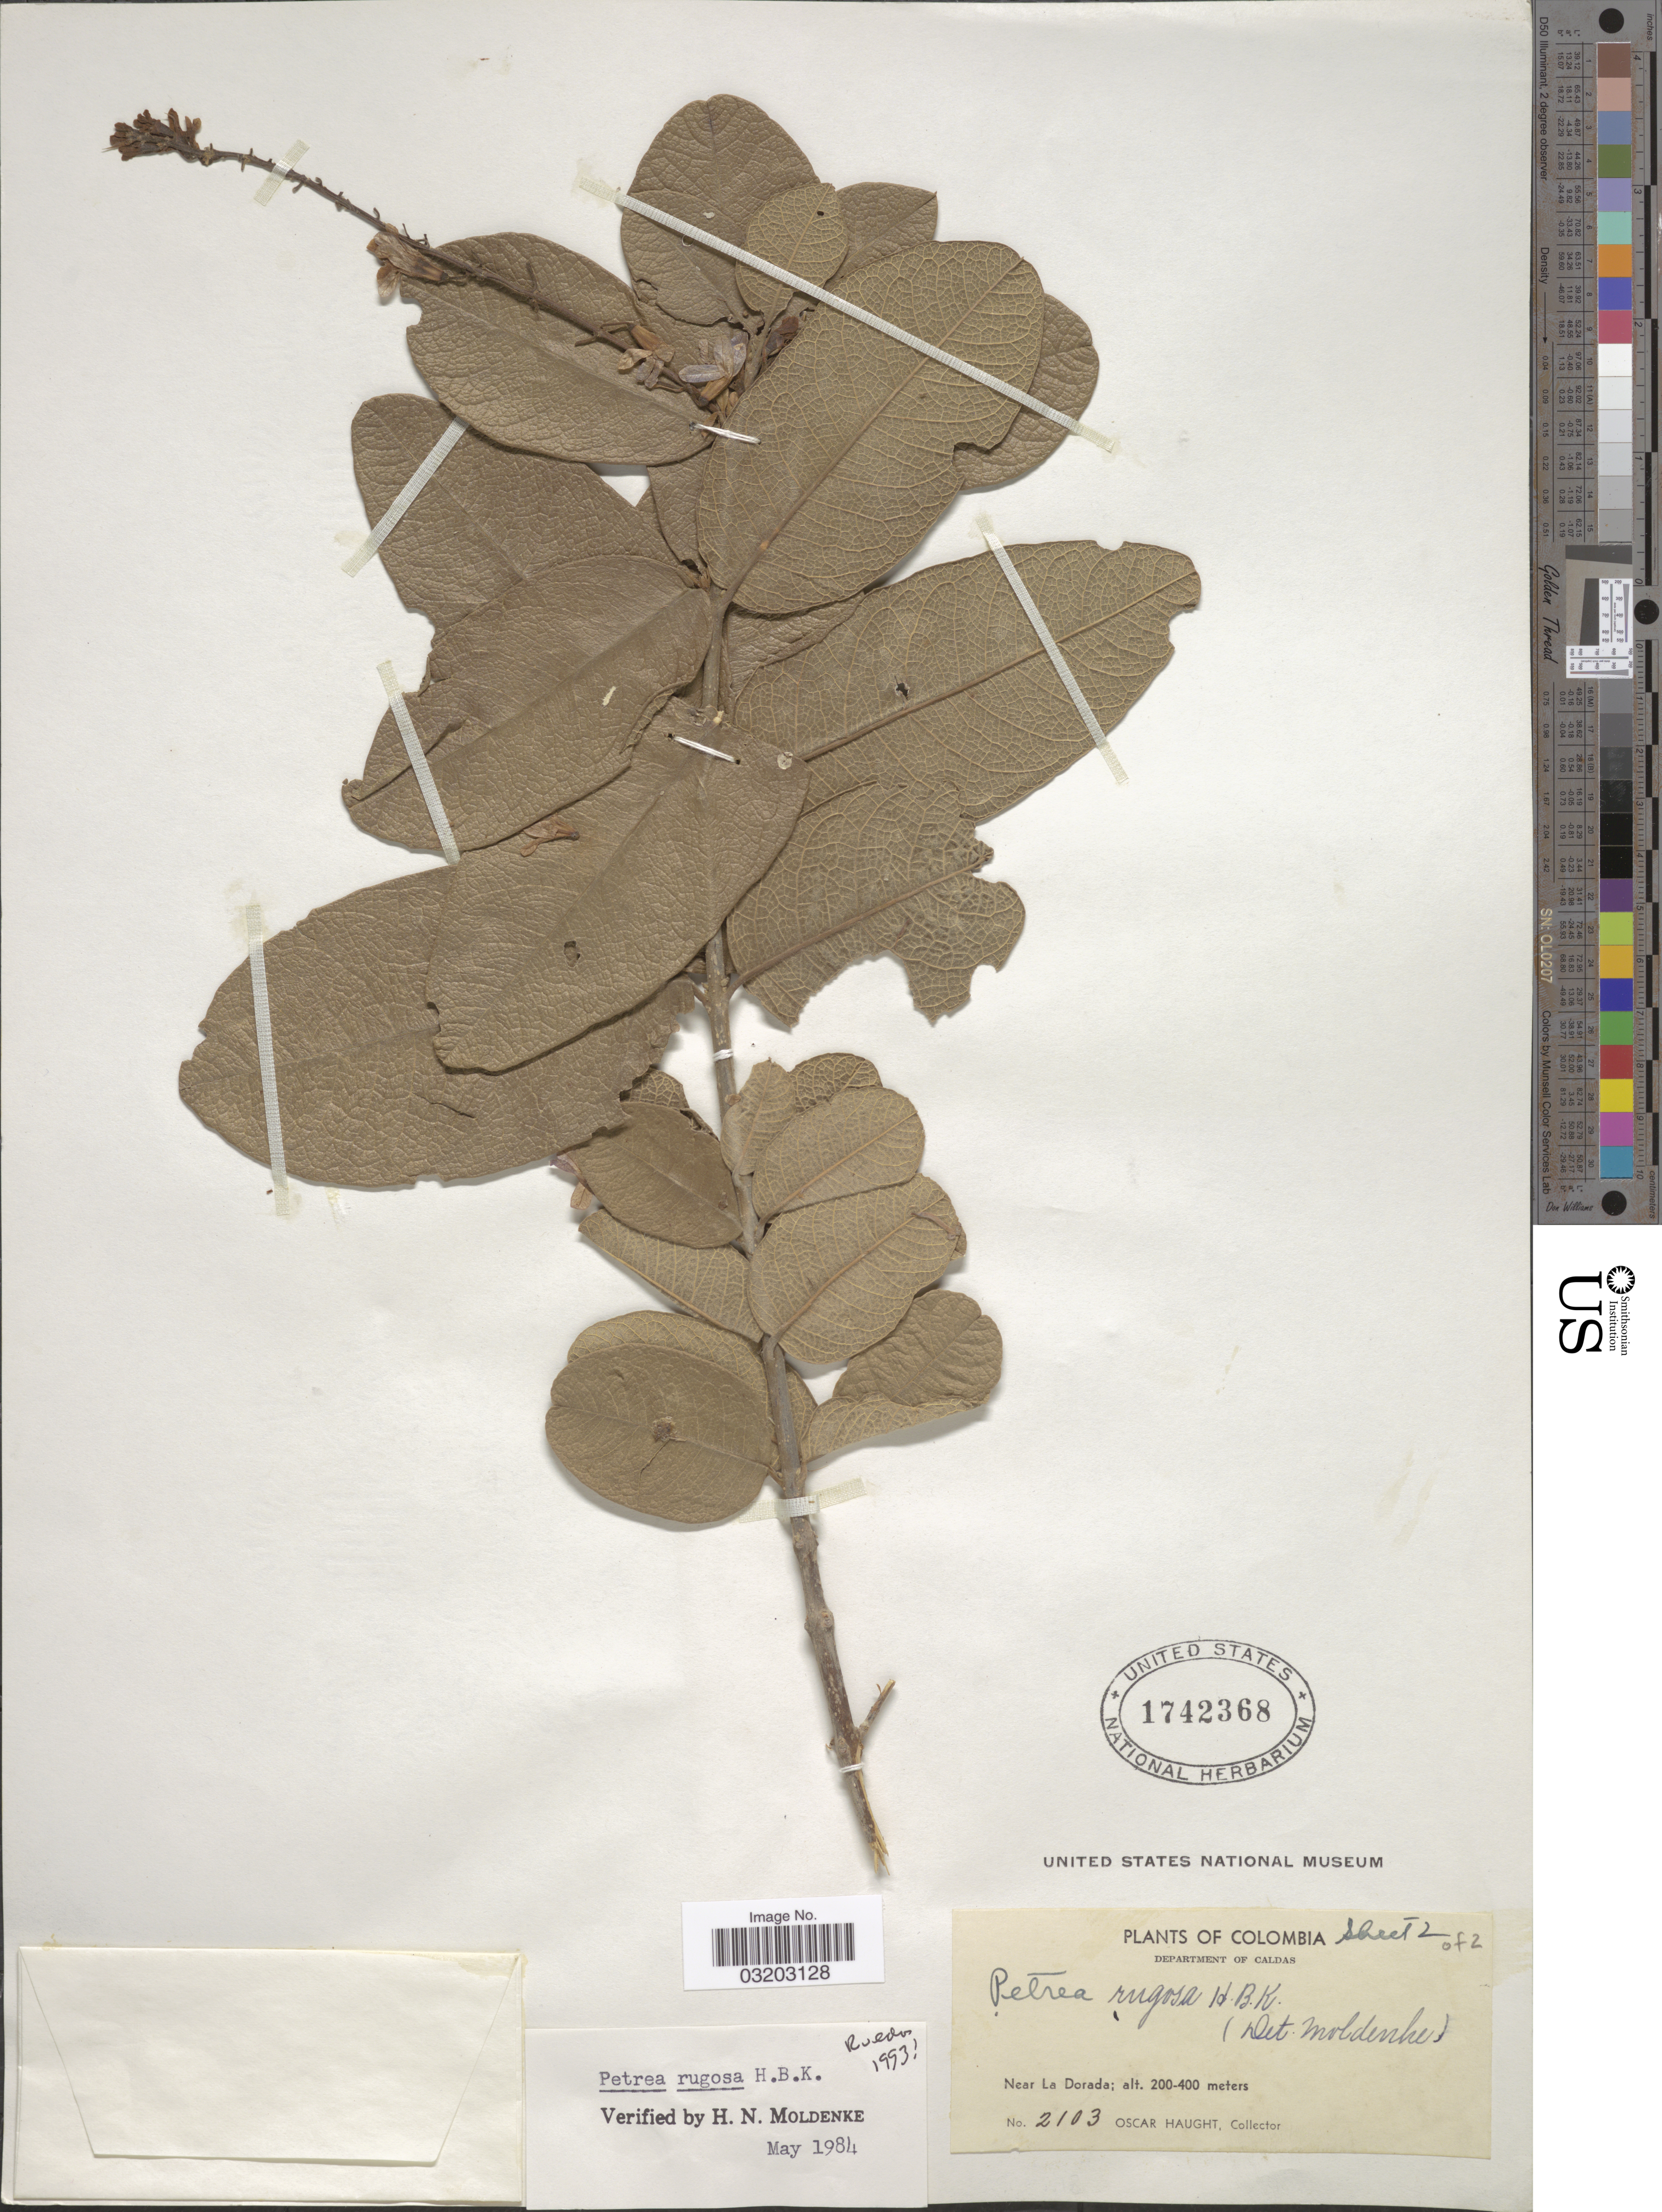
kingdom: Plantae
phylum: Tracheophyta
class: Magnoliopsida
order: Lamiales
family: Verbenaceae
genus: Petrea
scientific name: Petrea rugosa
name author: Kunth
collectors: O. Haught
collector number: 2103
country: Colombia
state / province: Caldas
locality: Department of Caldas. Near La Dorada.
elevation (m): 200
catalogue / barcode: US 1742368